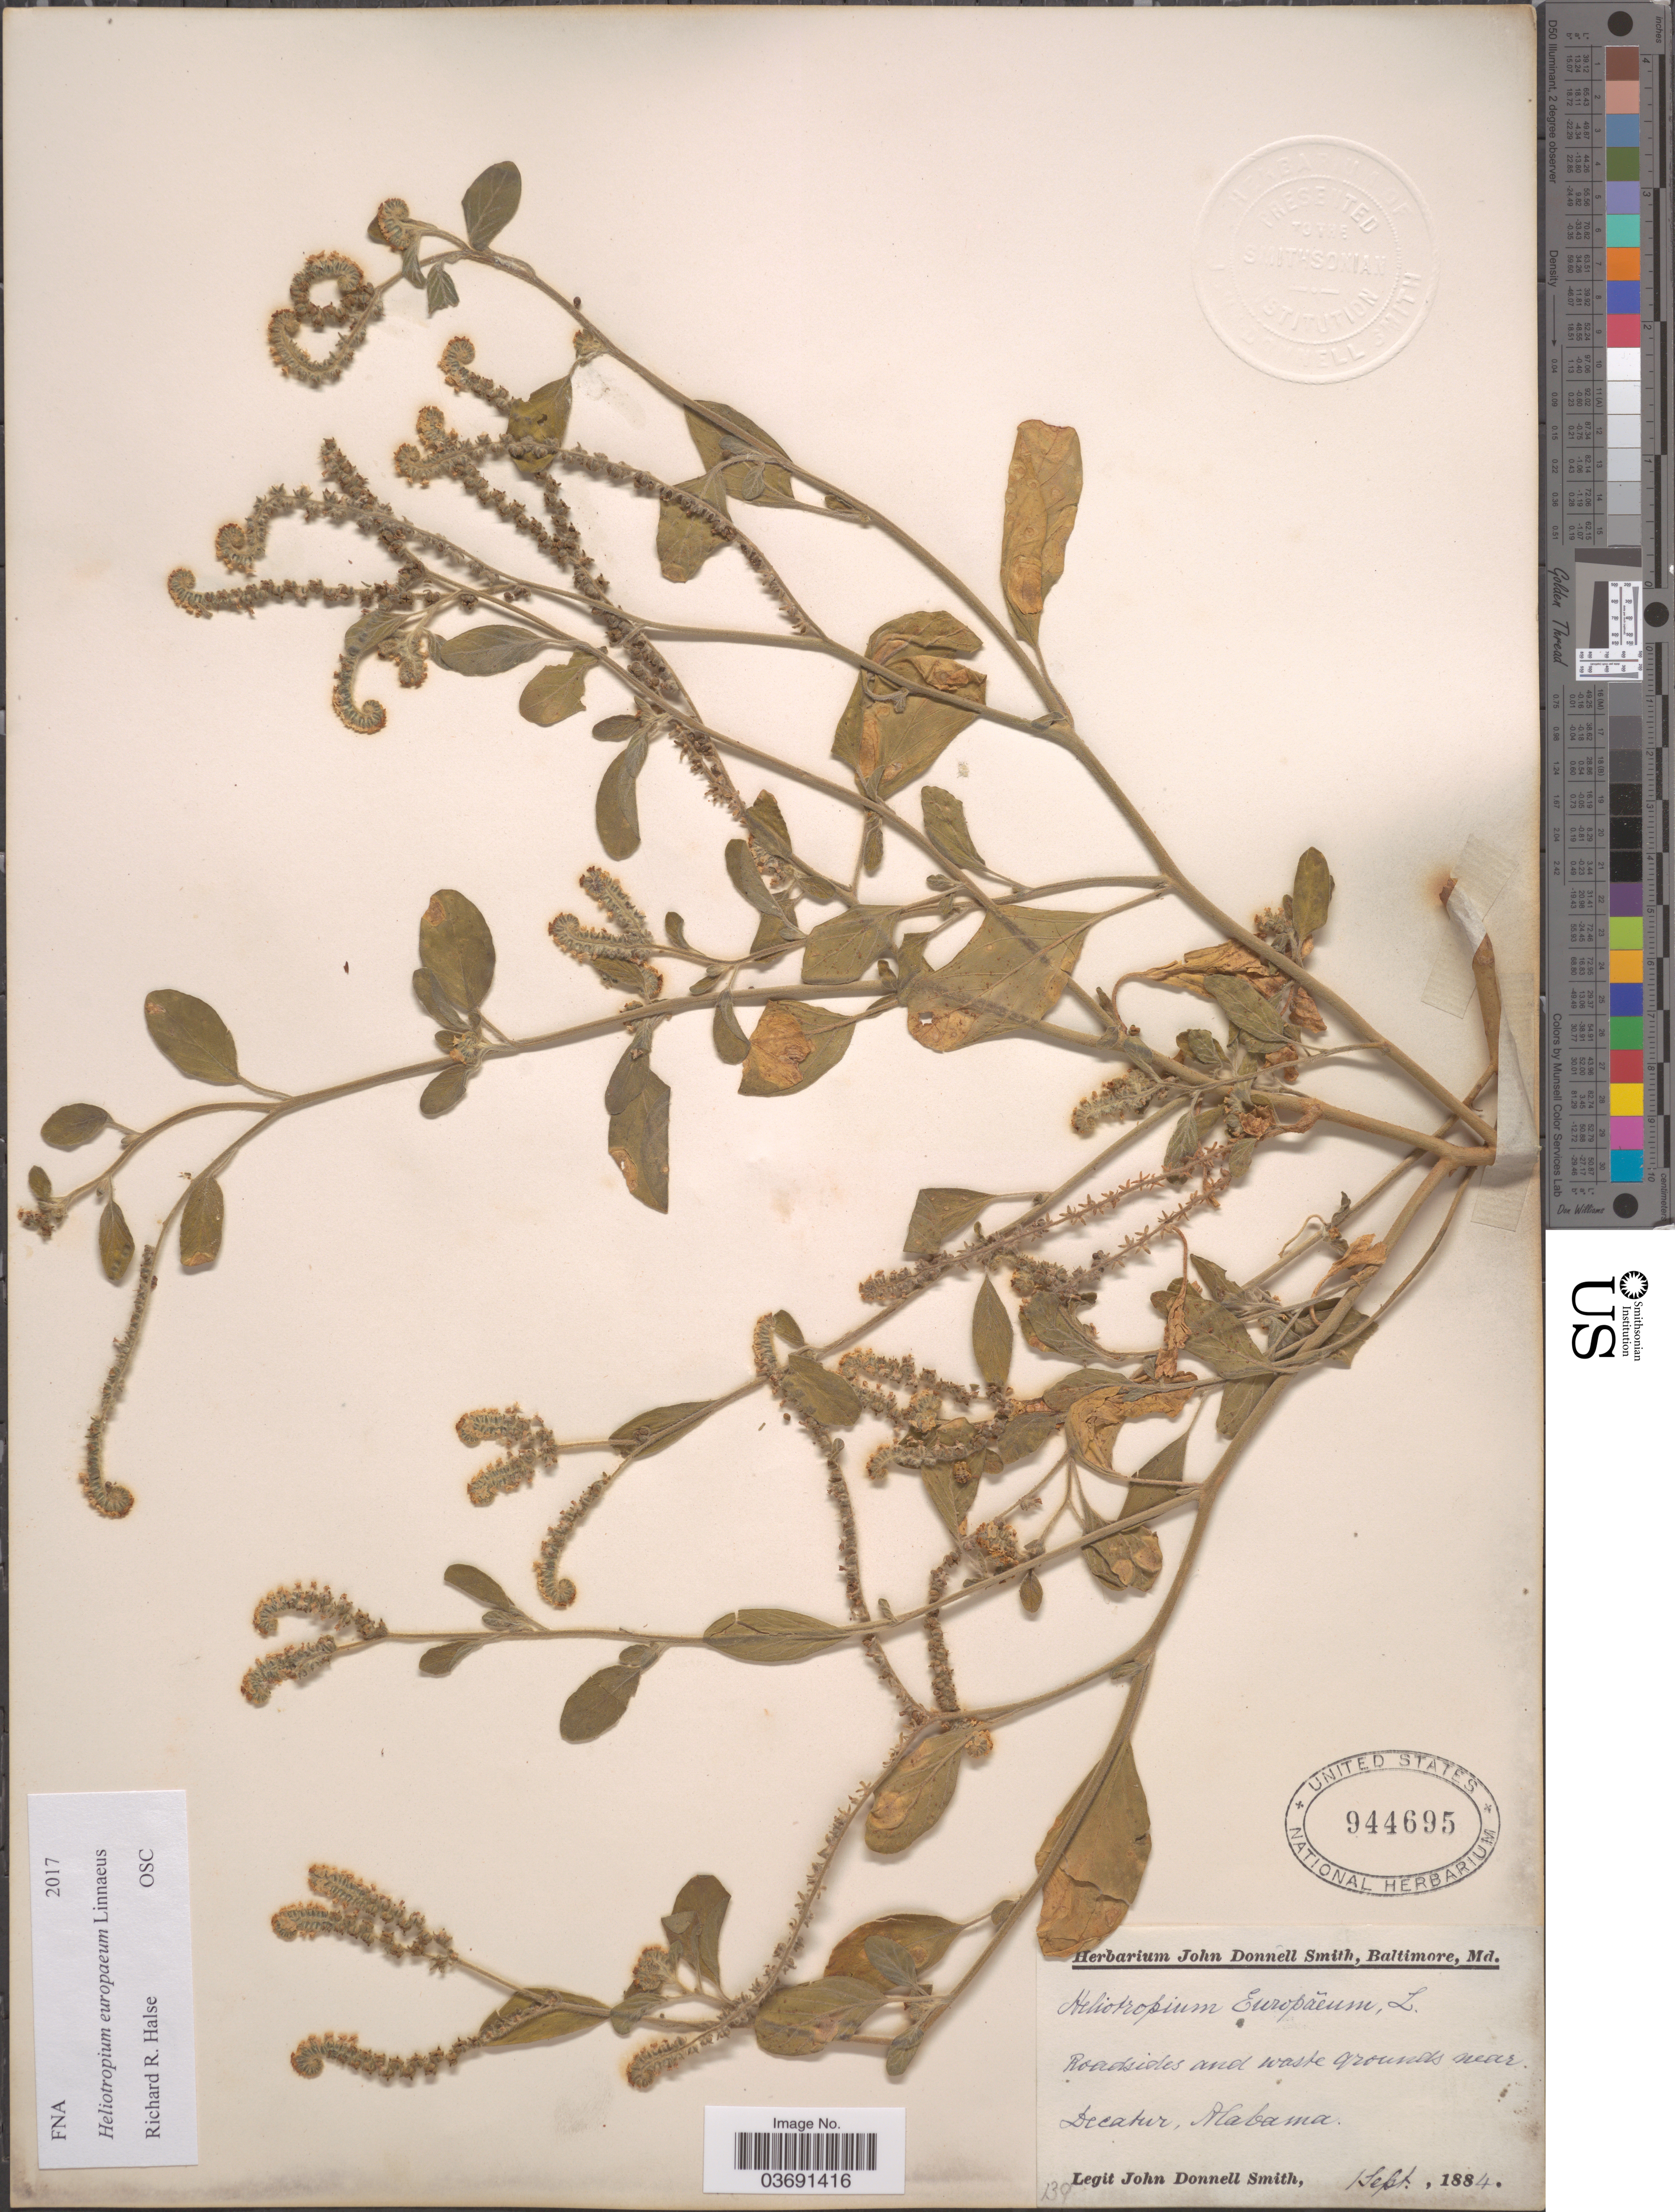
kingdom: Plantae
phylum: Tracheophyta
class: Magnoliopsida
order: Boraginales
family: Heliotropiaceae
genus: Heliotropium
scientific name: Heliotropium europaeum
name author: L.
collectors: J. Donnell Smith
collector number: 139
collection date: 1884-09-01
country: United States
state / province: Alabama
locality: Roadsides and waste grounds near Decatur.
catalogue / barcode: US 944695